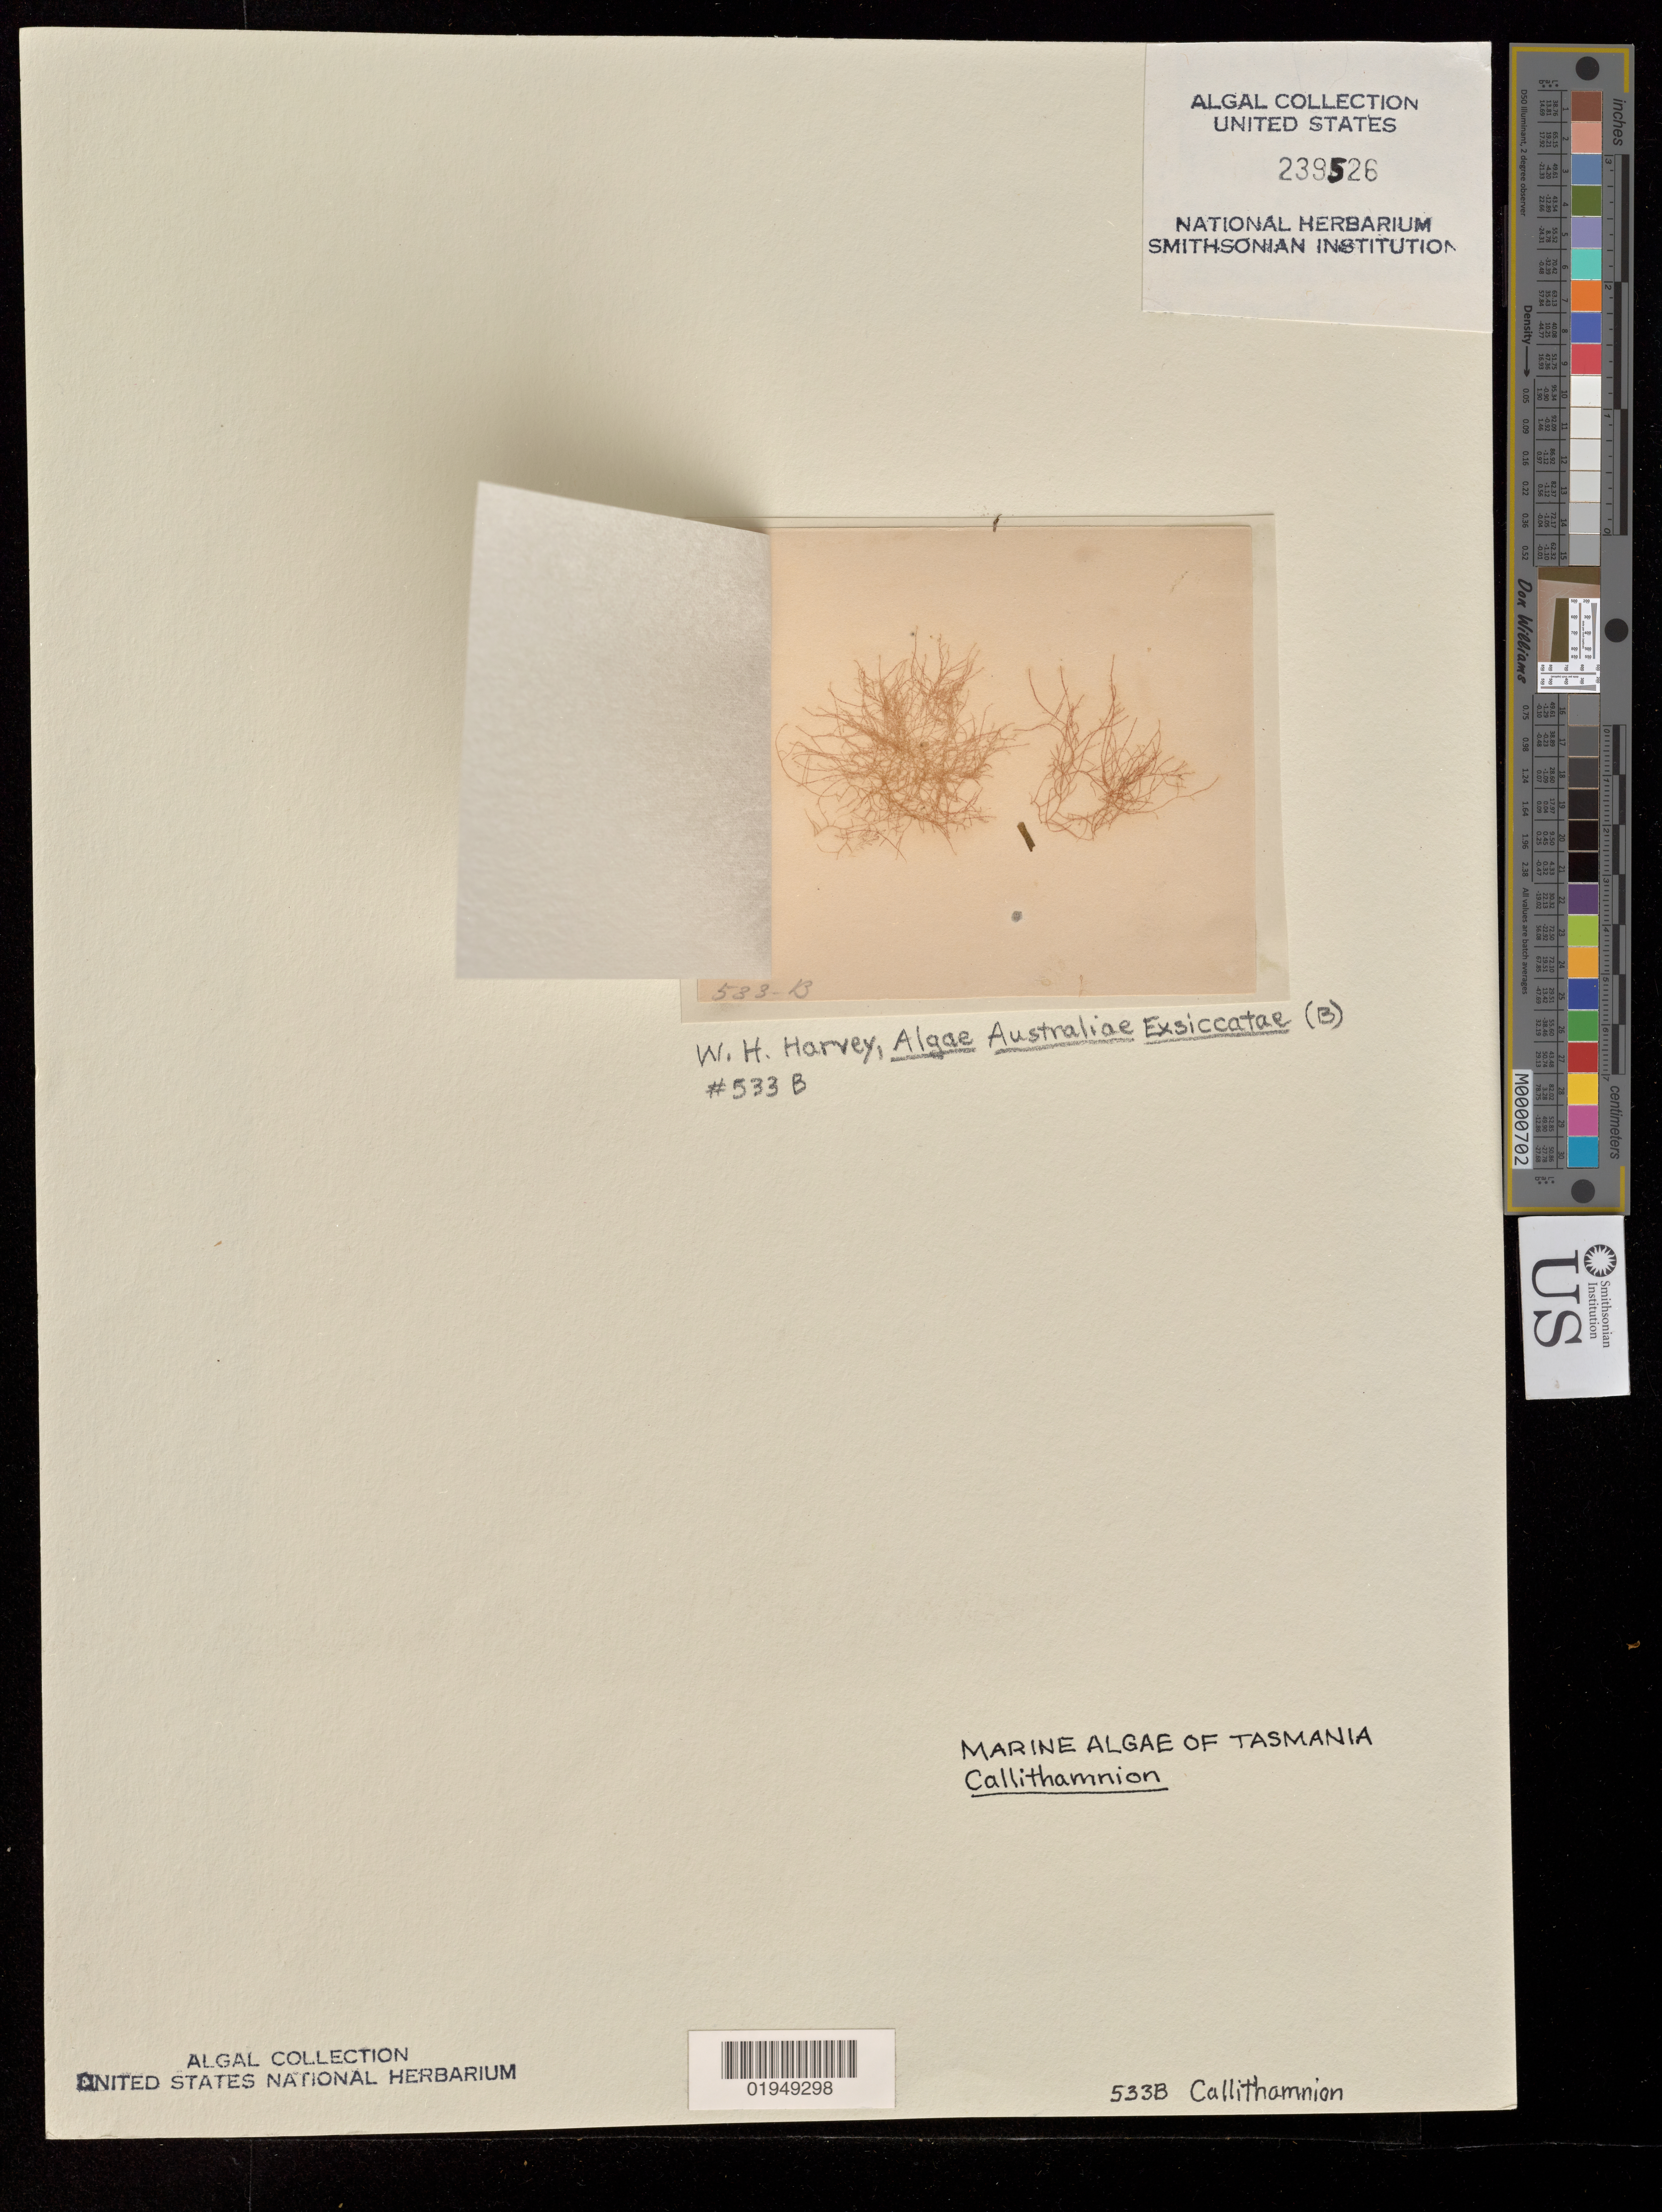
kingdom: Plantae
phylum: Rhodophyta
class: Florideophyceae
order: Ceramiales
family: Callithamniaceae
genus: Callithamnion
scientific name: Callithamnion sp.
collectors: W. Harvey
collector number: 533B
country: Australia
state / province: Tasmania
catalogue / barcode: US 239526